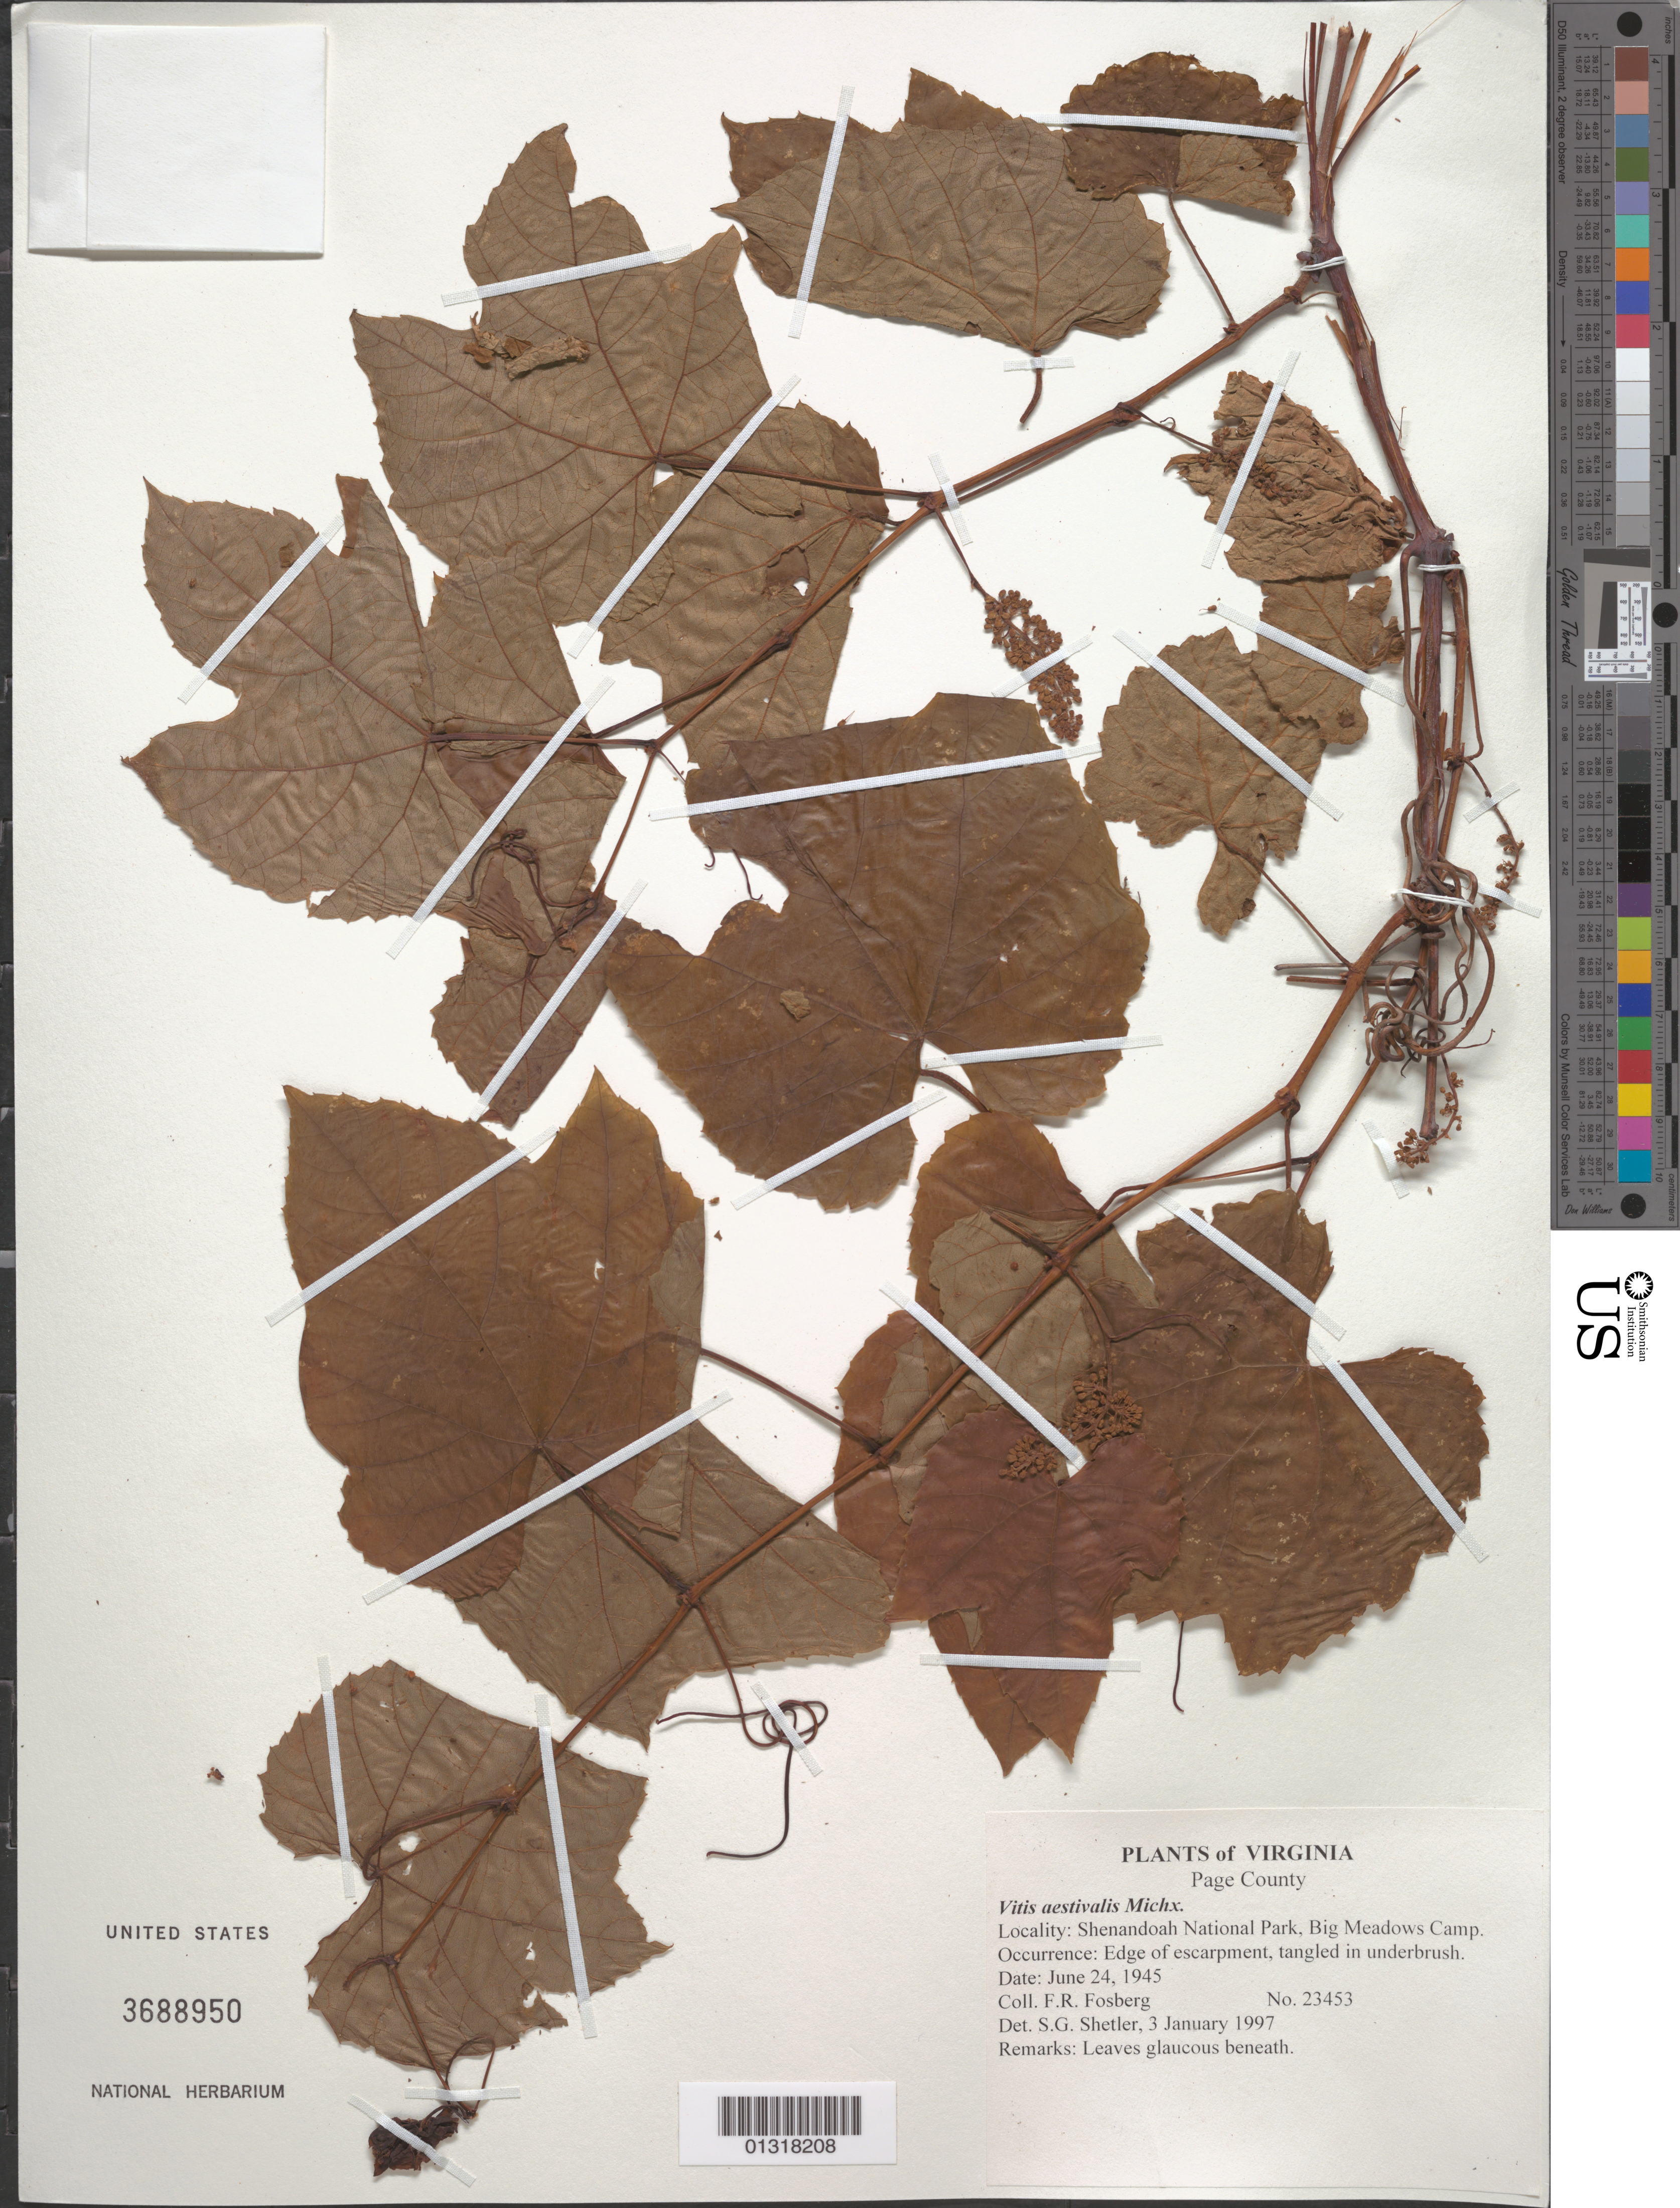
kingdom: Plantae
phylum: Tracheophyta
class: Magnoliopsida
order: Vitales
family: Vitaceae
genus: Vitis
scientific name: Vitis aestivalis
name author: Michx.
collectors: F. R. Fosberg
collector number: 23453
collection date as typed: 24 Jun 1945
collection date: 1945-06-24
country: United States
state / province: Virginia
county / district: Page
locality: Shenandoah National Park, Big Meadows Camp.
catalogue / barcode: US 3688950